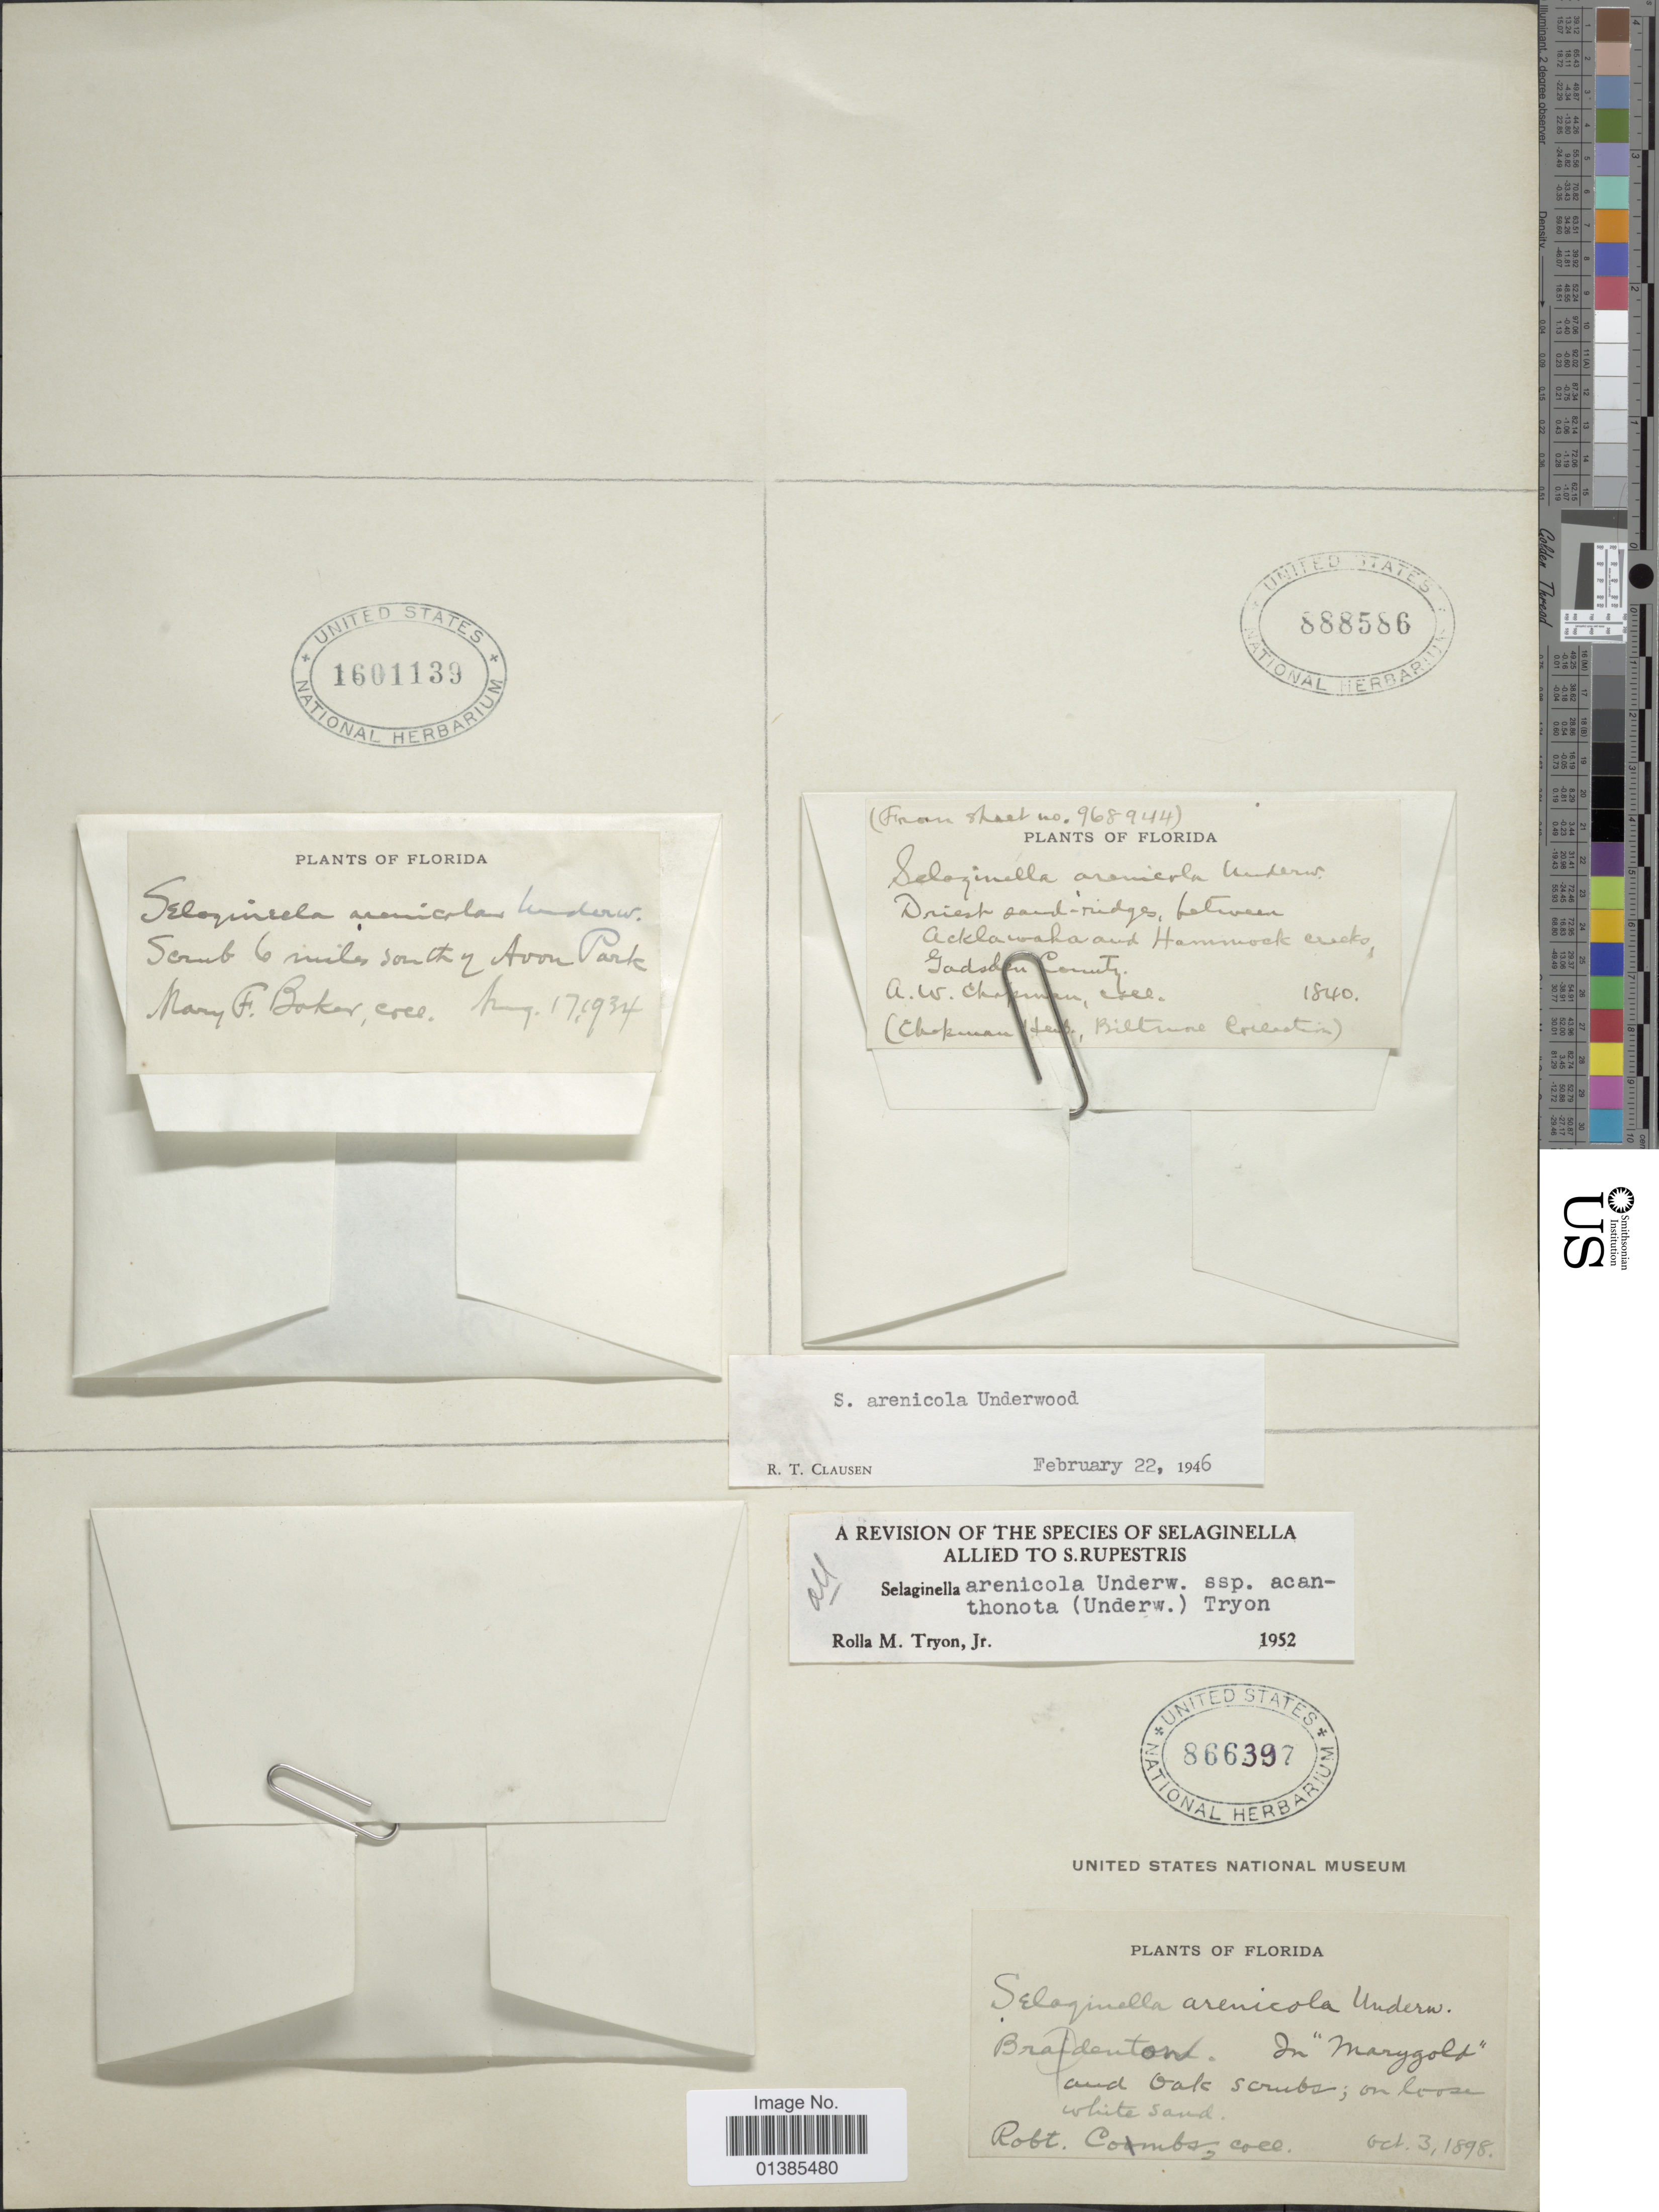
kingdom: Plantae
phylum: Tracheophyta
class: Lycopodiopsida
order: Selaginellales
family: Selaginellaceae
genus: Selaginella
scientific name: Selaginella arenicola subsp. acanthonota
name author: (Underw.) R.M. Tryon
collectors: R. Combs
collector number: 2 ?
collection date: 1898-10-03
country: United States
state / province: Florida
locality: Brandenton, in "Marygold" and Oak scrubs.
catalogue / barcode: US 866397